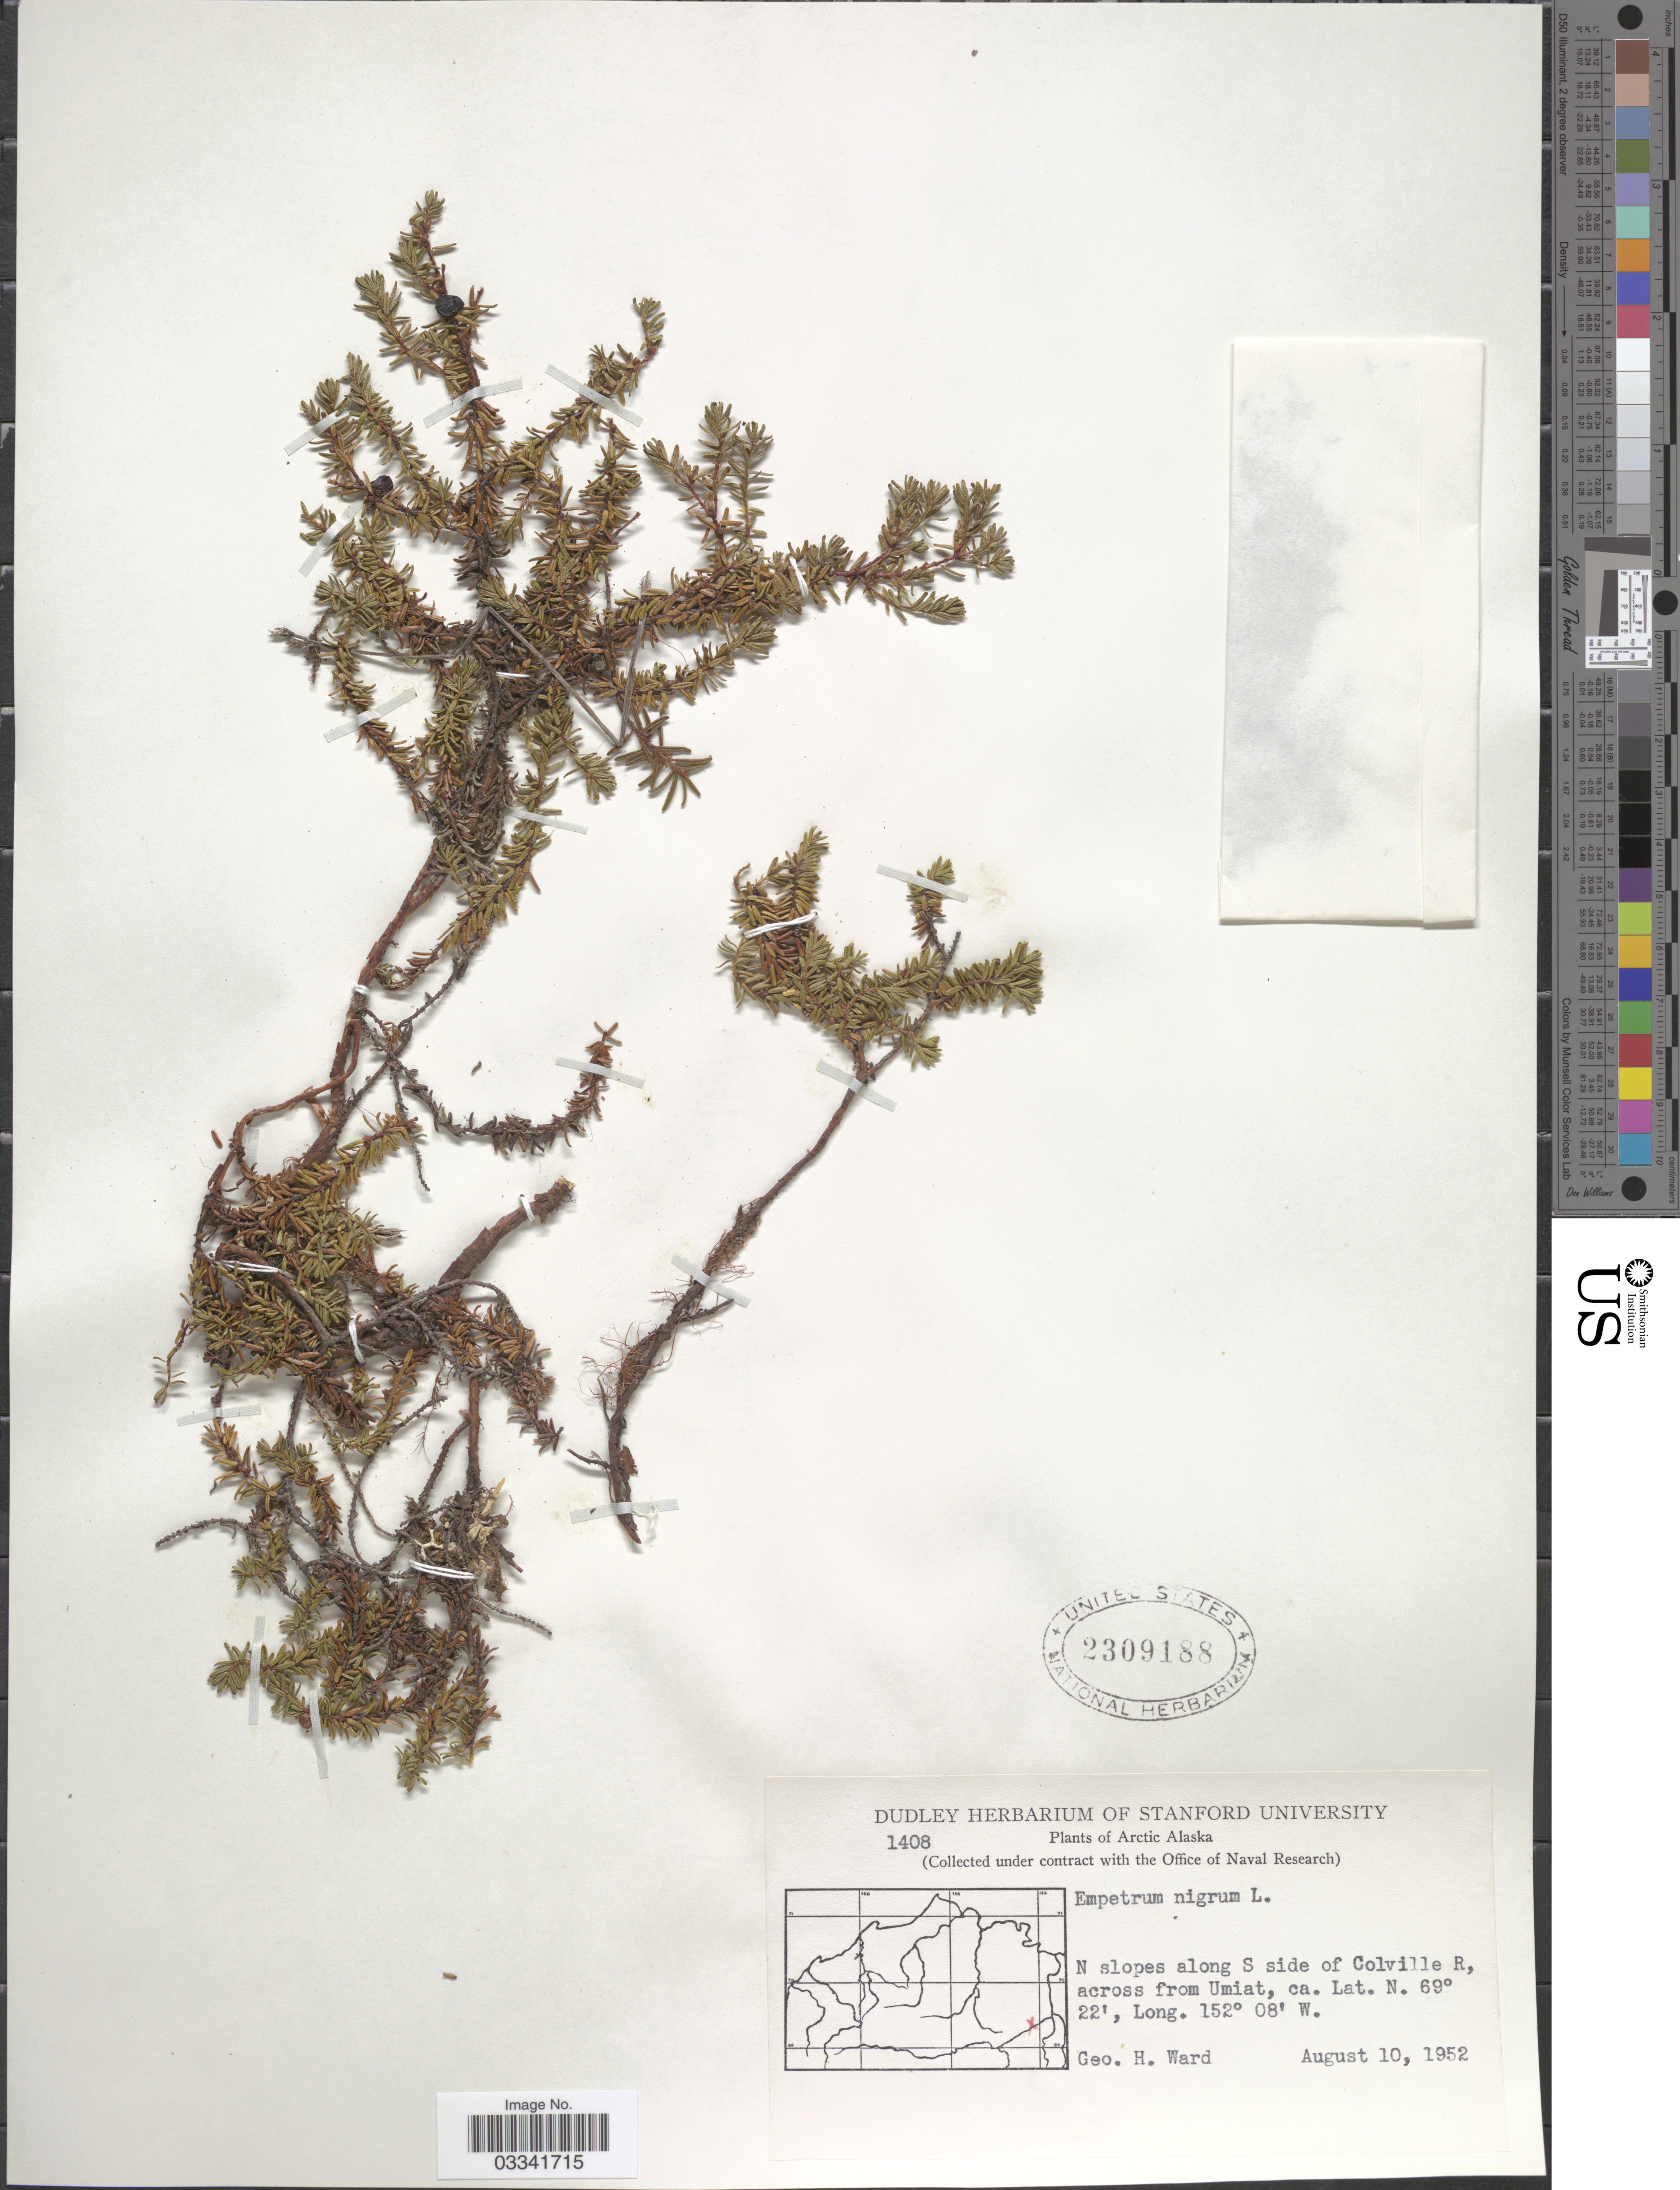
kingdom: Plantae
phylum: Tracheophyta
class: Magnoliopsida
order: Ericales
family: Ericaceae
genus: Empetrum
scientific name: Empetrum nigrum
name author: L.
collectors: G. H. Ward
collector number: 1408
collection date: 1952-08-10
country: United States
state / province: Alaska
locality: Arctic Alaska. N slopes along S side of Colville R, across from Umiat.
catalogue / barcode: US 2309188